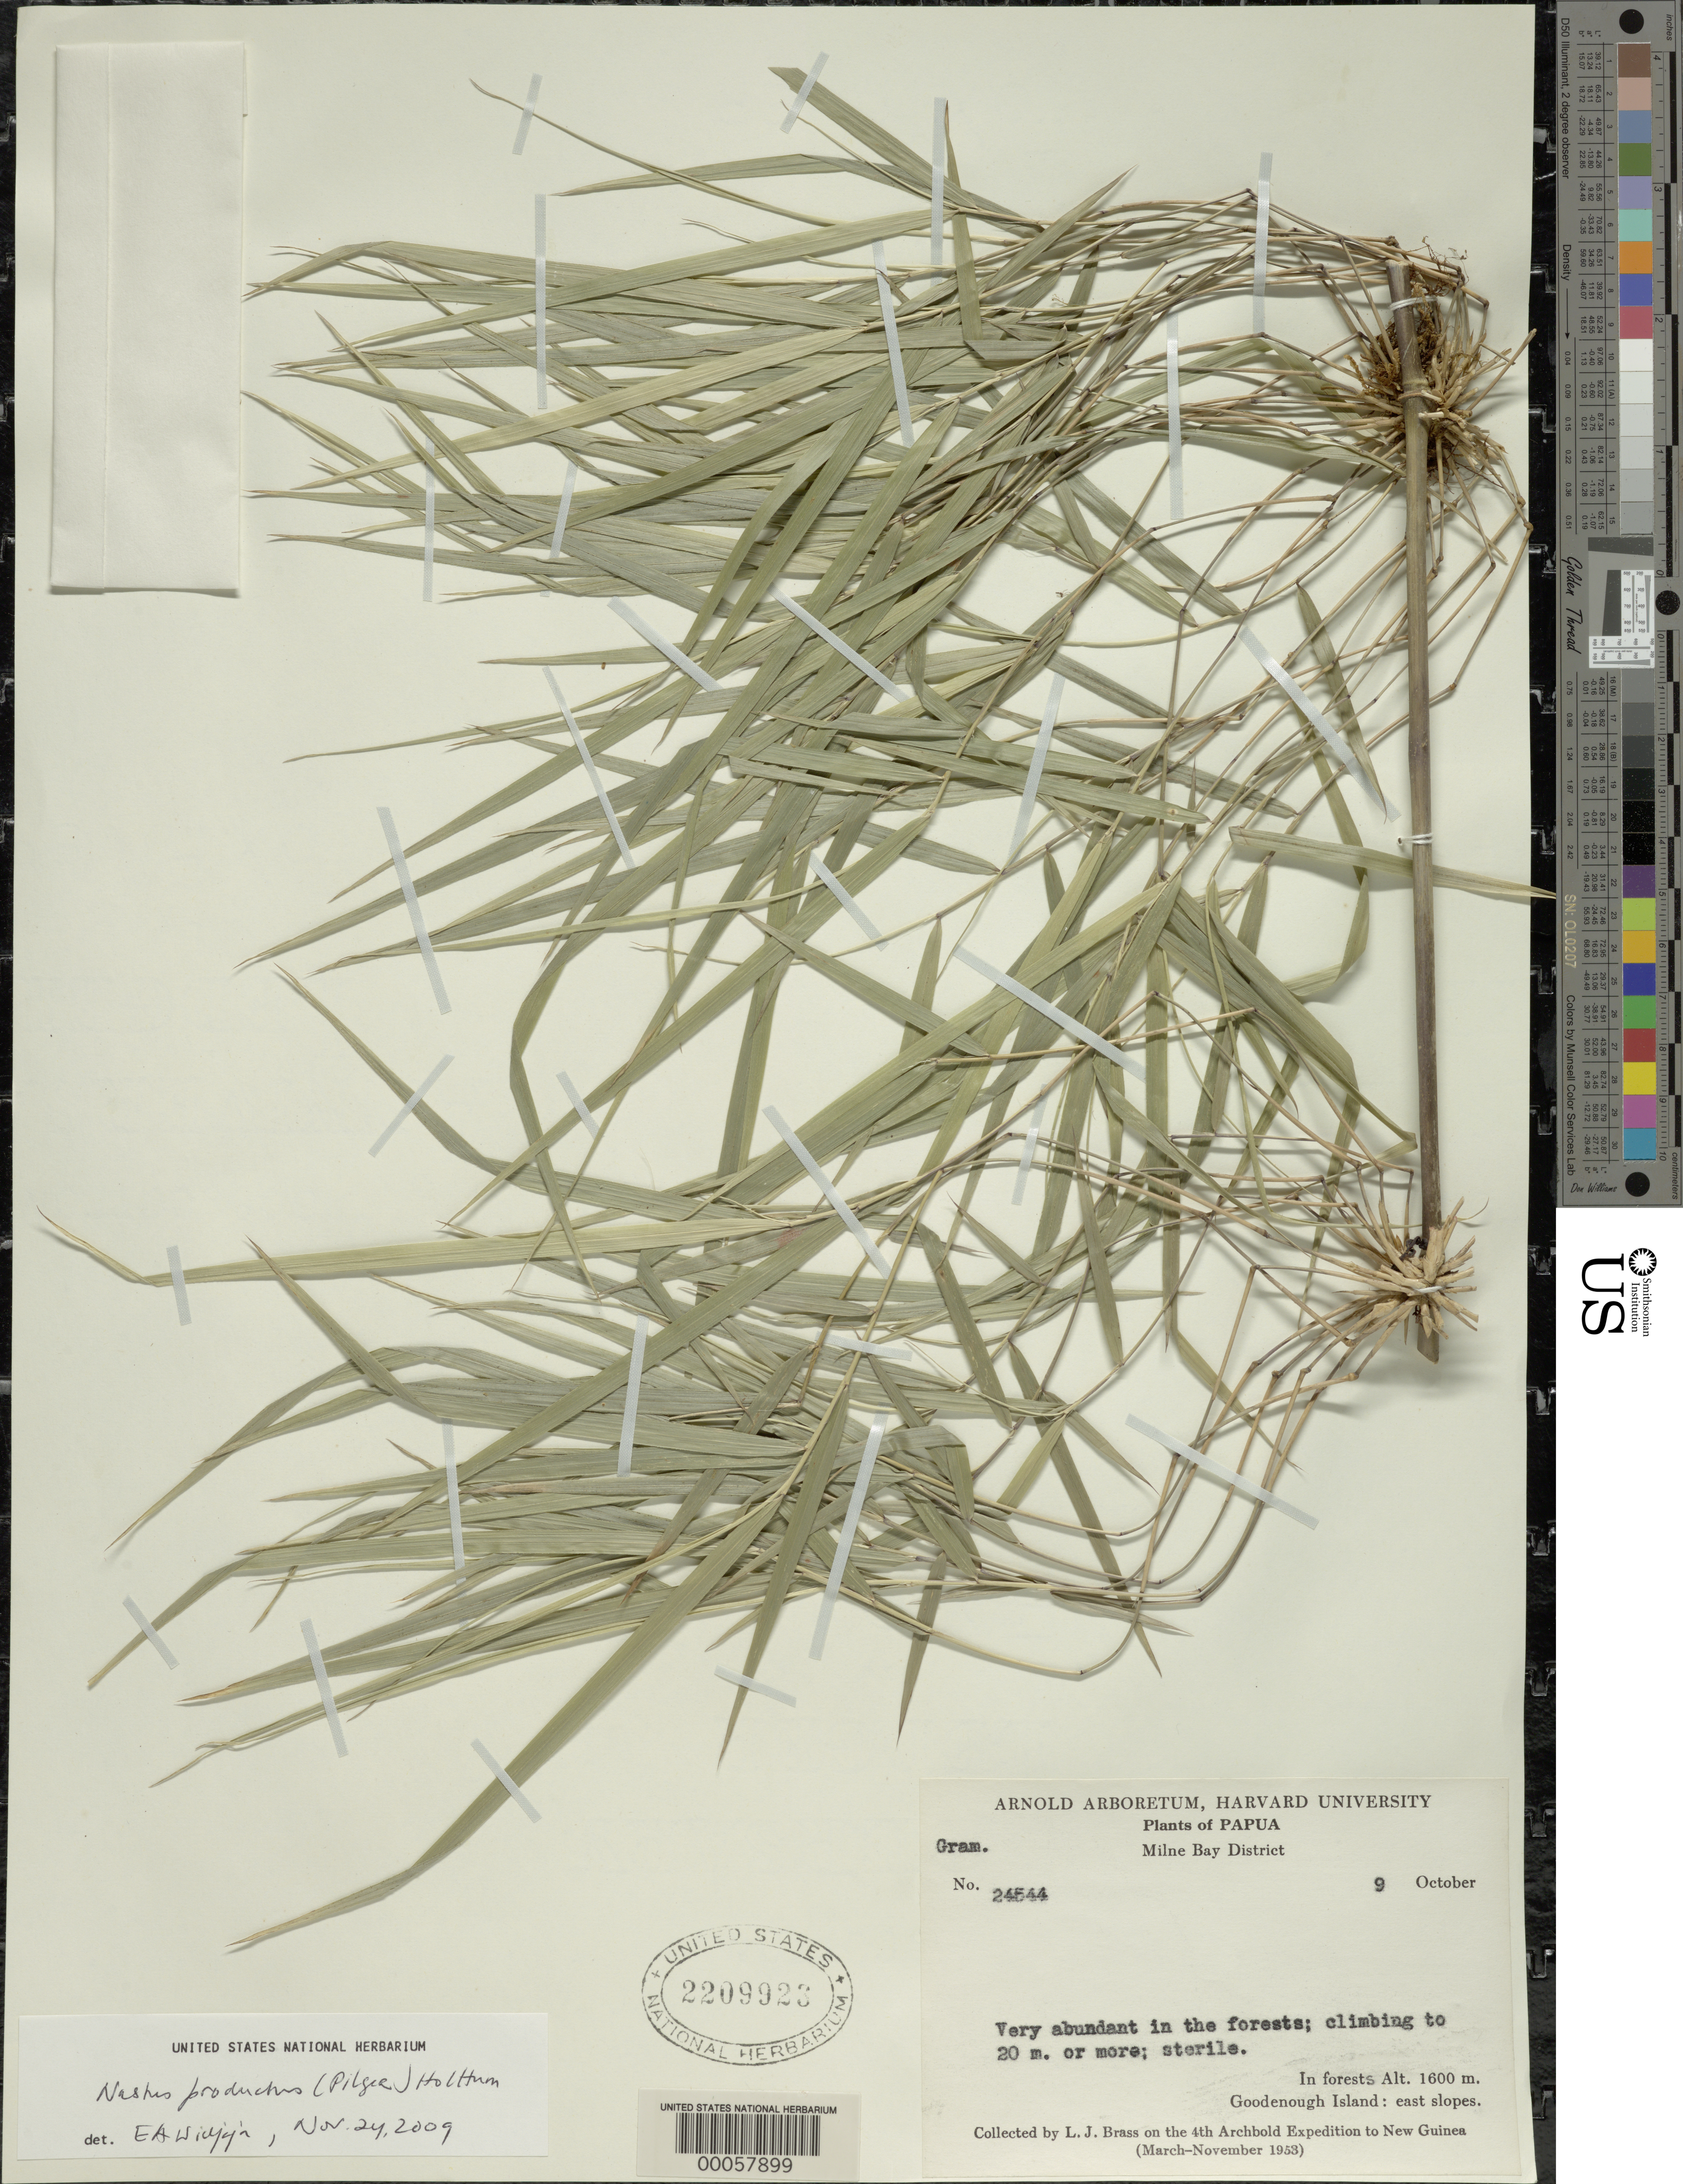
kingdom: Plantae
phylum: Tracheophyta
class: Liliopsida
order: Poales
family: Poaceae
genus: Nastus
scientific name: Nastus productus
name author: (Pilg.) Holttum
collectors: L. J. Brass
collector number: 24544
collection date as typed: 09 Oct 1953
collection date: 1953-10-09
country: Papua New Guinea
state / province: Milne Bay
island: Goodenough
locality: East slopes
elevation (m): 1600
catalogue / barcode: US 2209923